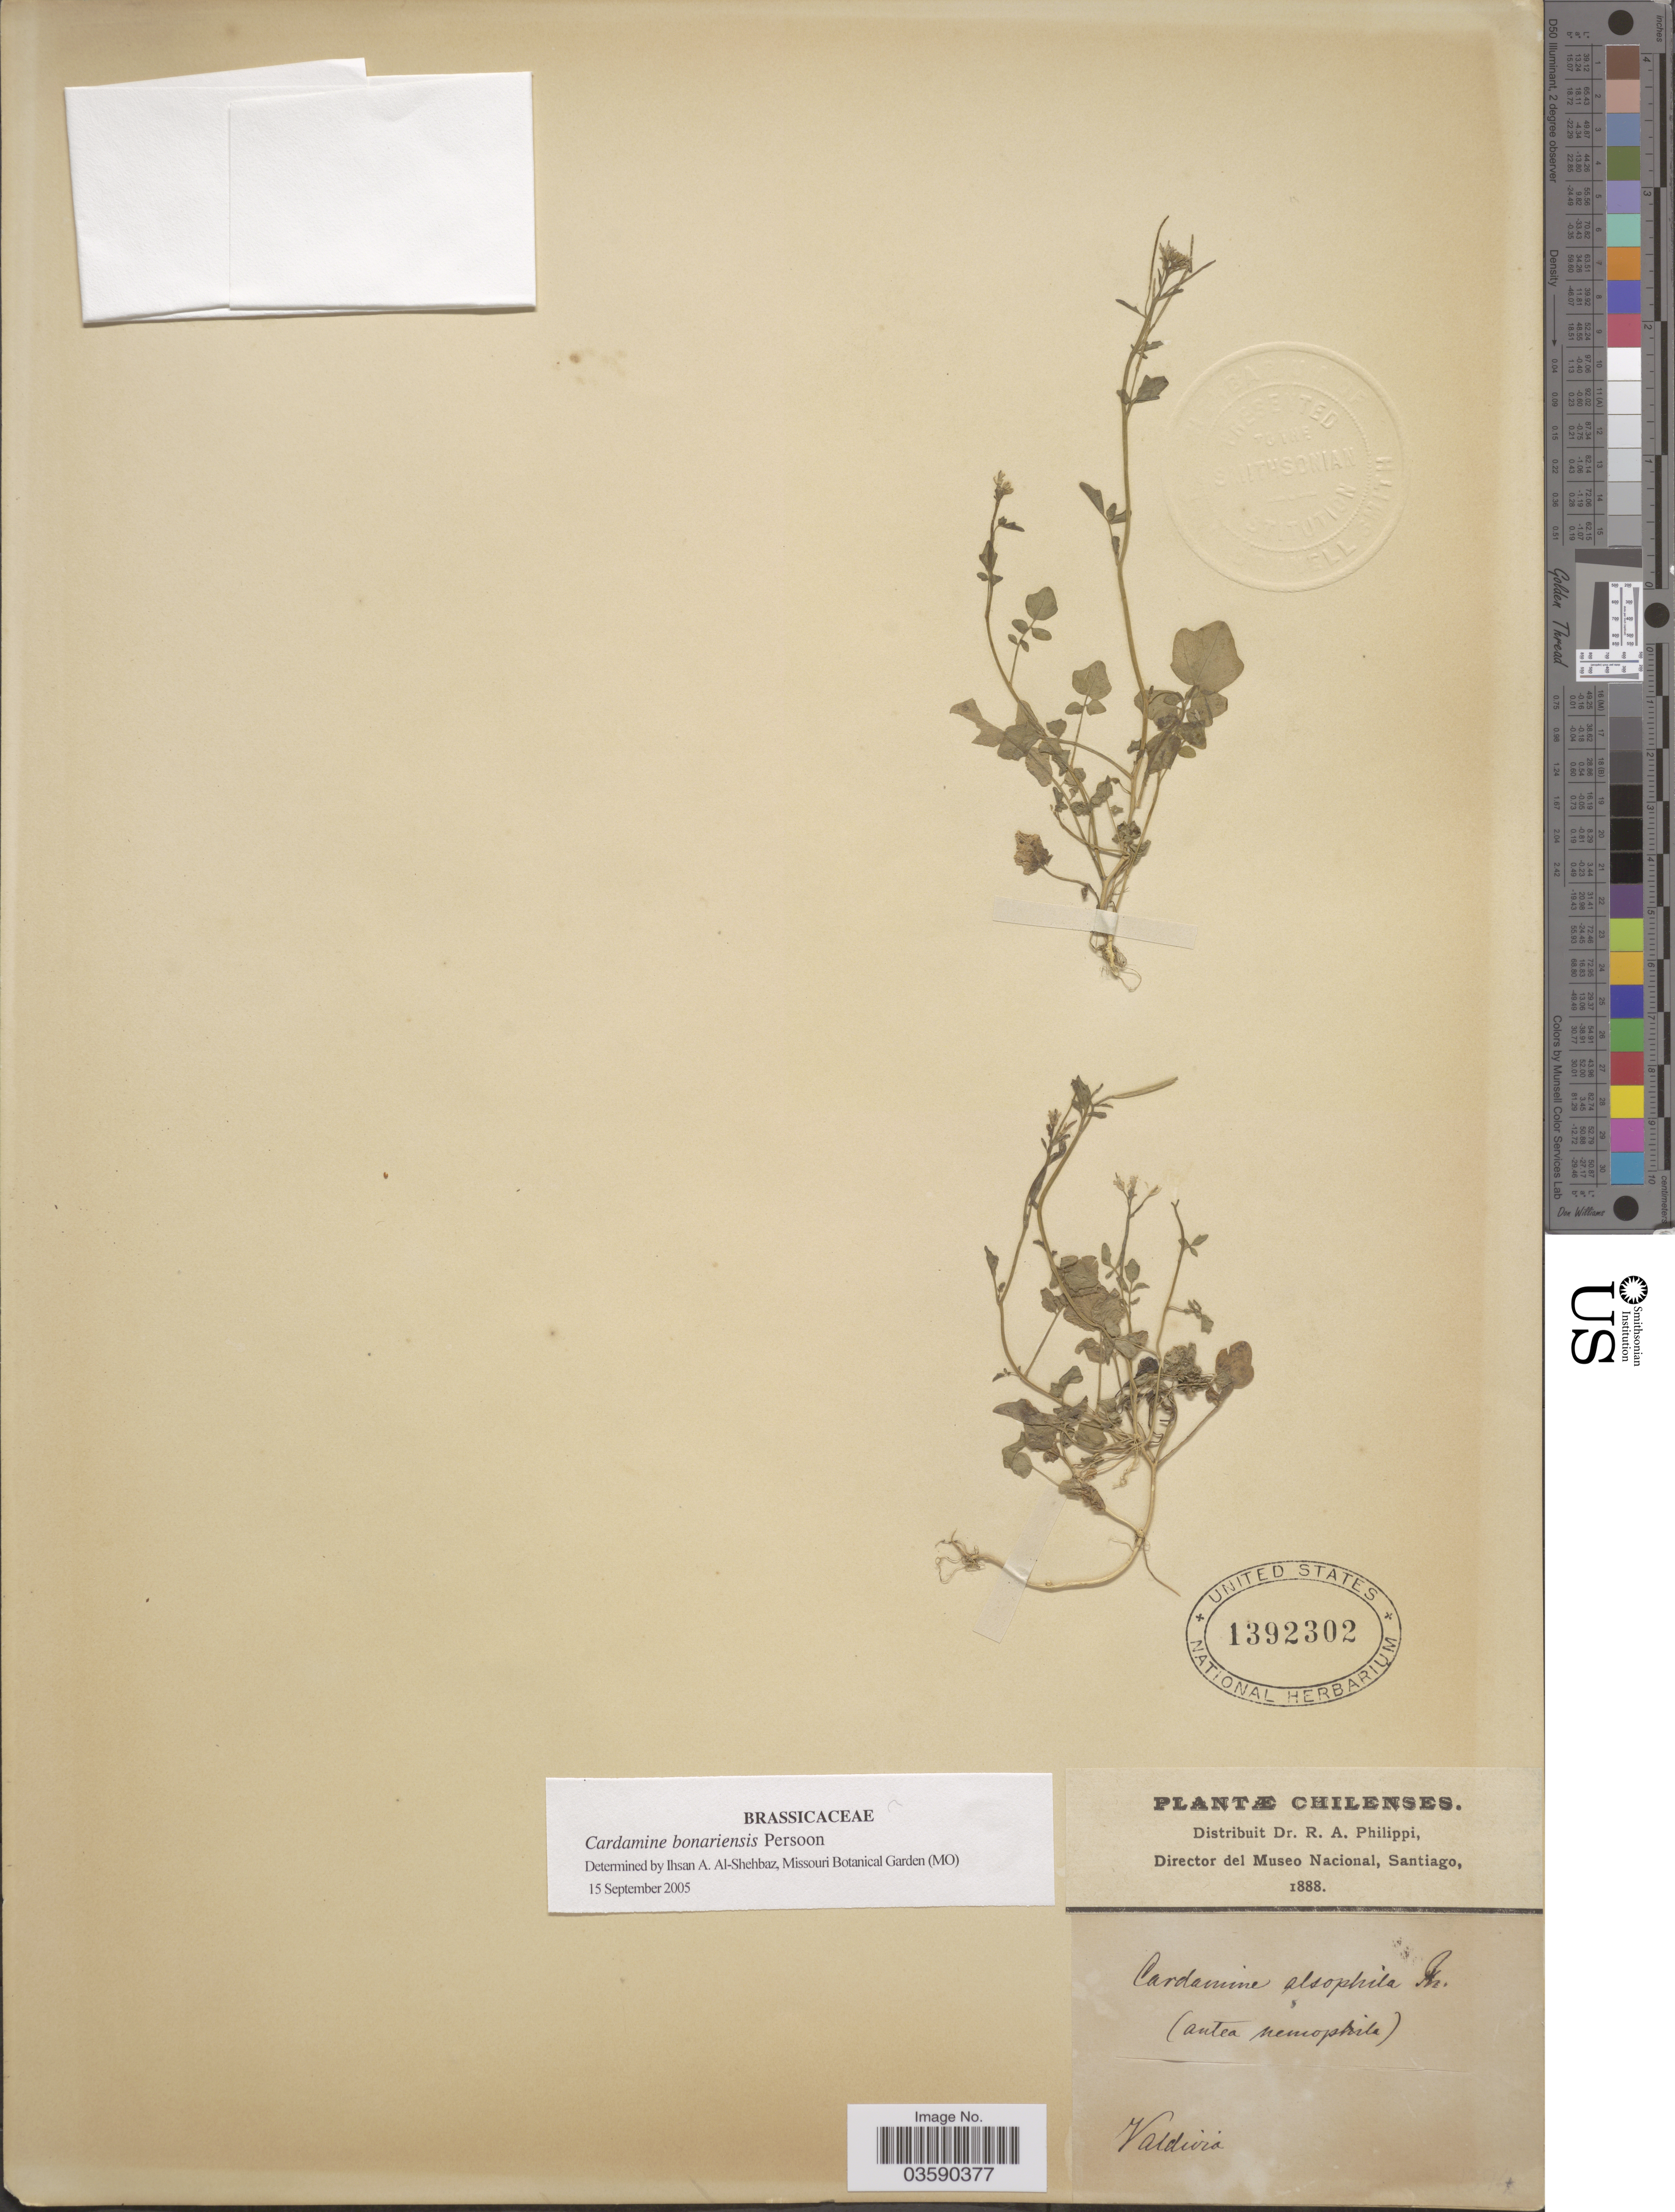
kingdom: Plantae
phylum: Tracheophyta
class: Magnoliopsida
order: Brassicales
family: Brassicaceae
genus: Cardamine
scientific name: Cardamine bonariensis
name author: Pers.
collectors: ex. herb. R.A. Philippi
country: Chile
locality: Valdivia.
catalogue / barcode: US 1392302